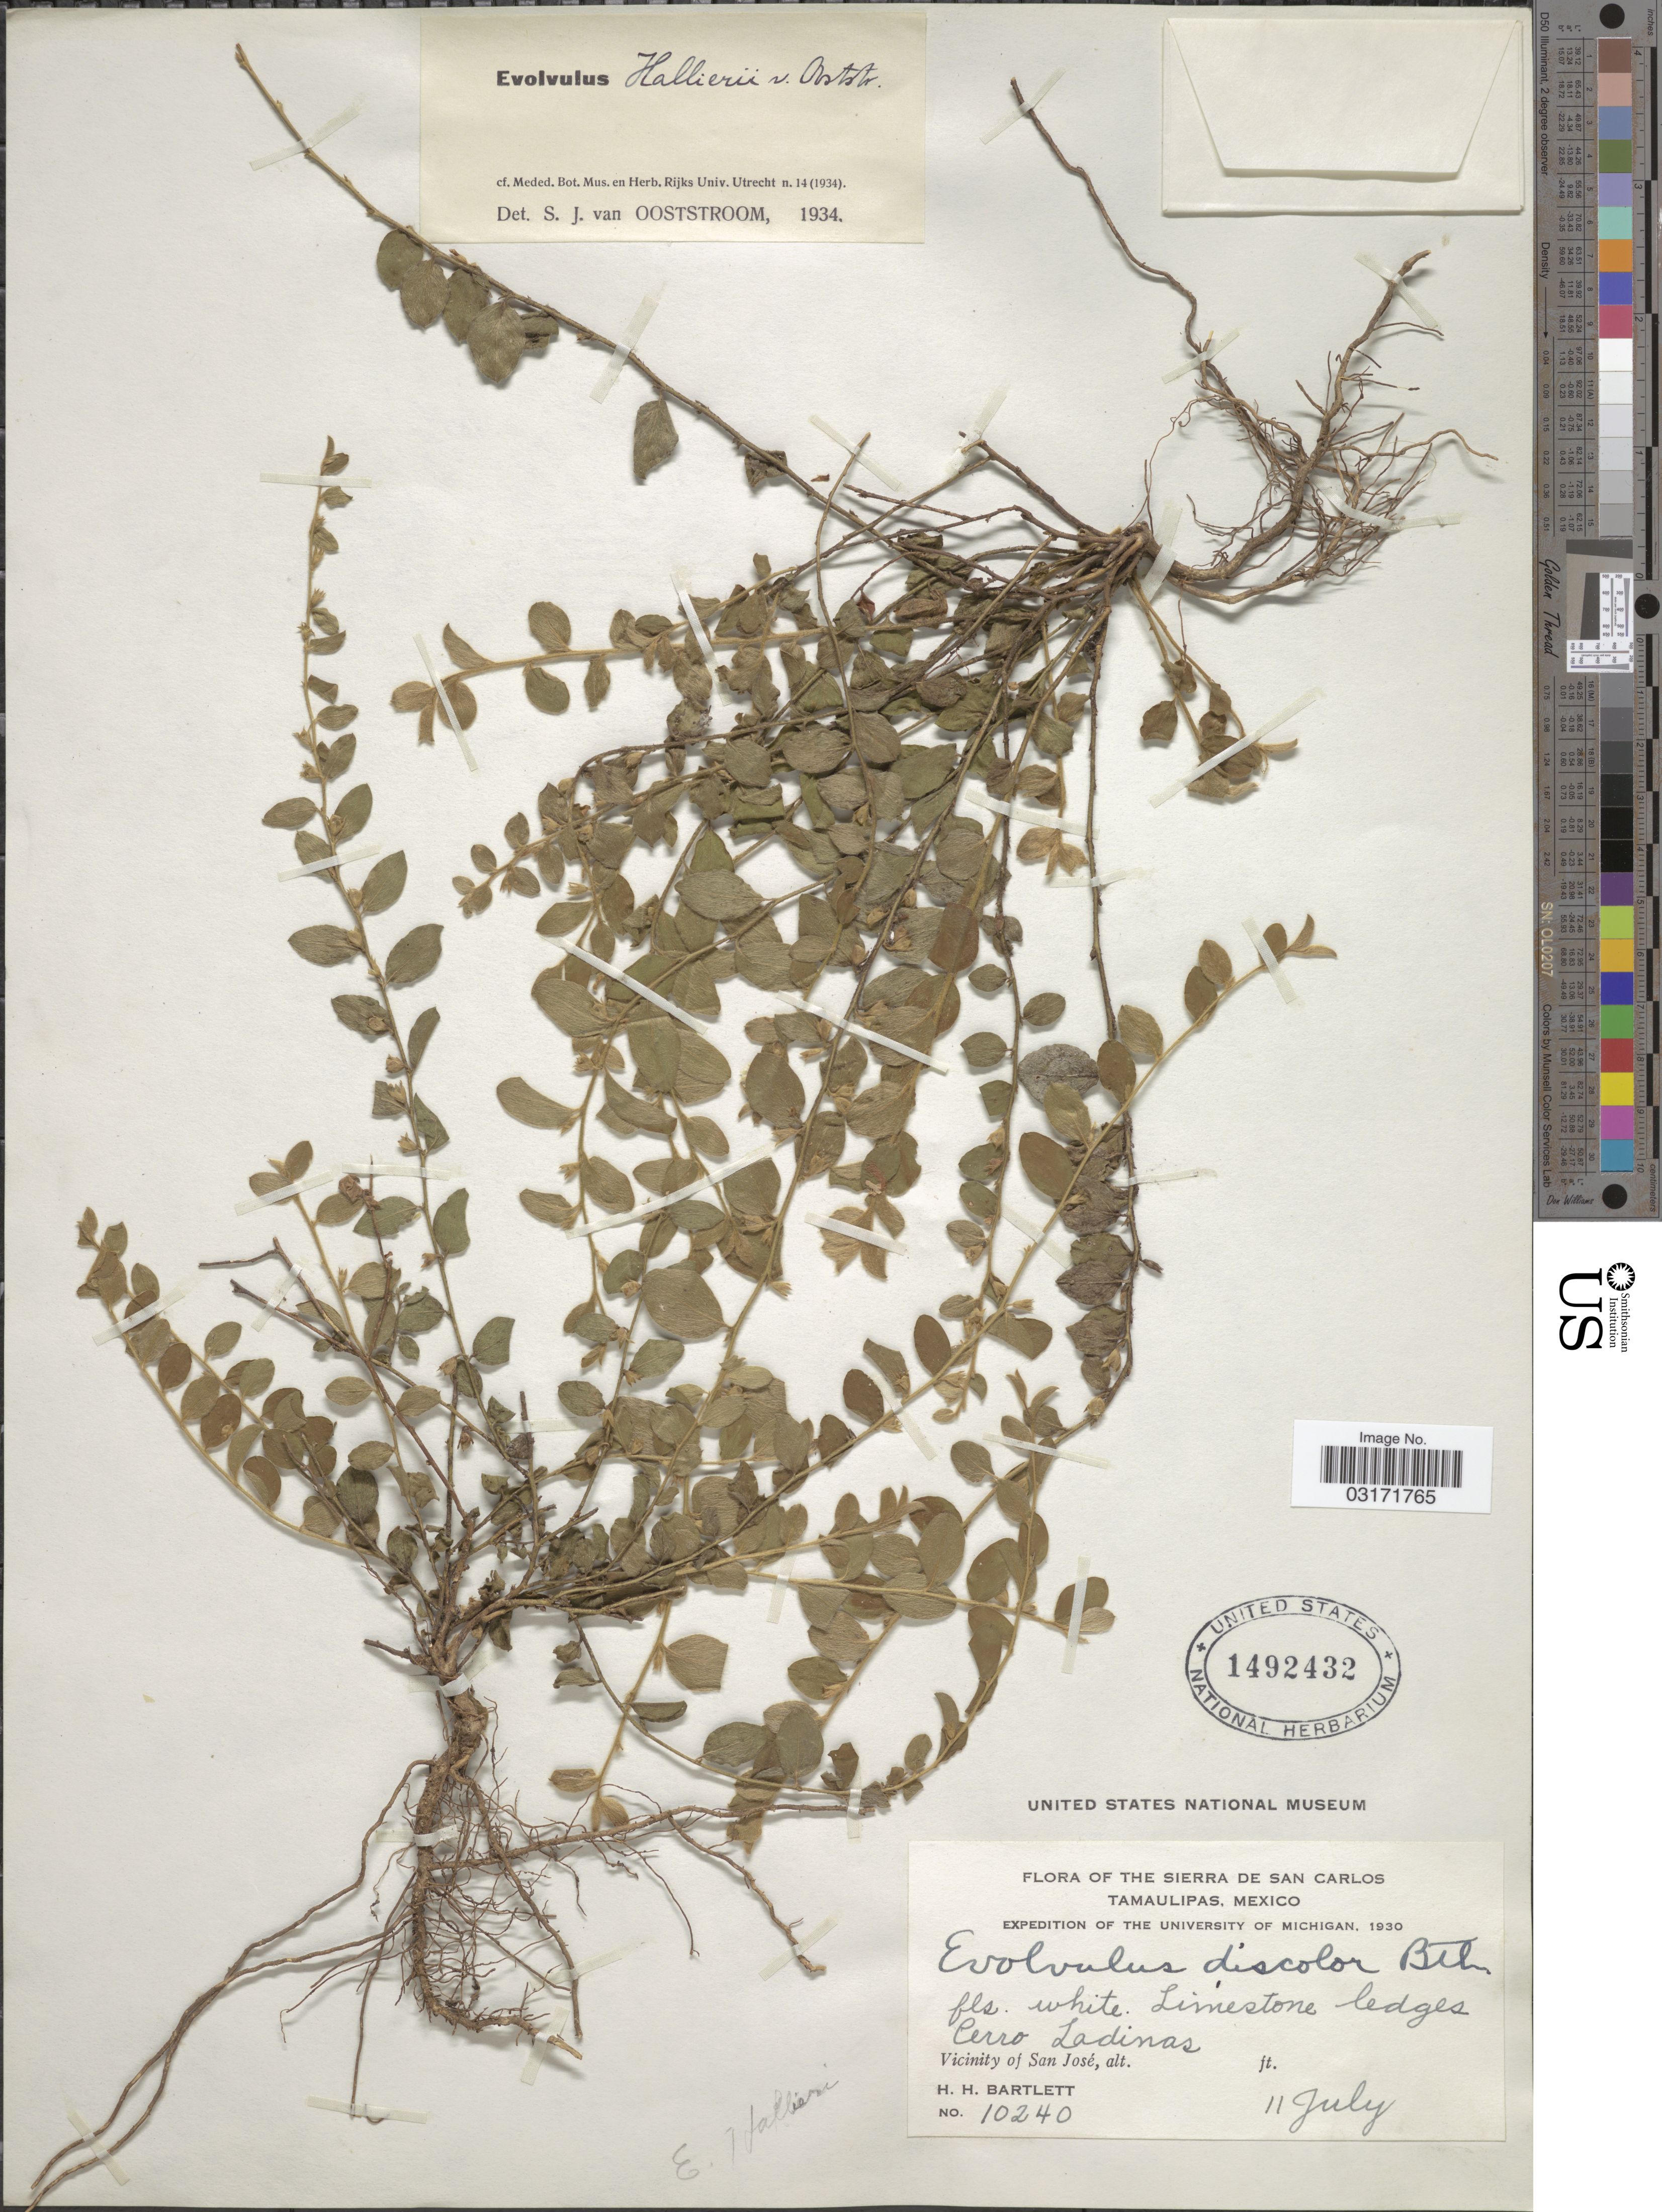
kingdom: Plantae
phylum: Tracheophyta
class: Magnoliopsida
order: Solanales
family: Convolvulaceae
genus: Evolvulus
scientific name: Evolvulus hallierii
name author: Ooststr.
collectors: H. H. Bartlett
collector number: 10240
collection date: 1930-07-11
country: Mexico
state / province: Tamaulipas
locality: The Sierra de San Carlos, Cerro Ladinas, Vicinity of San José.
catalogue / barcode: US 1492432